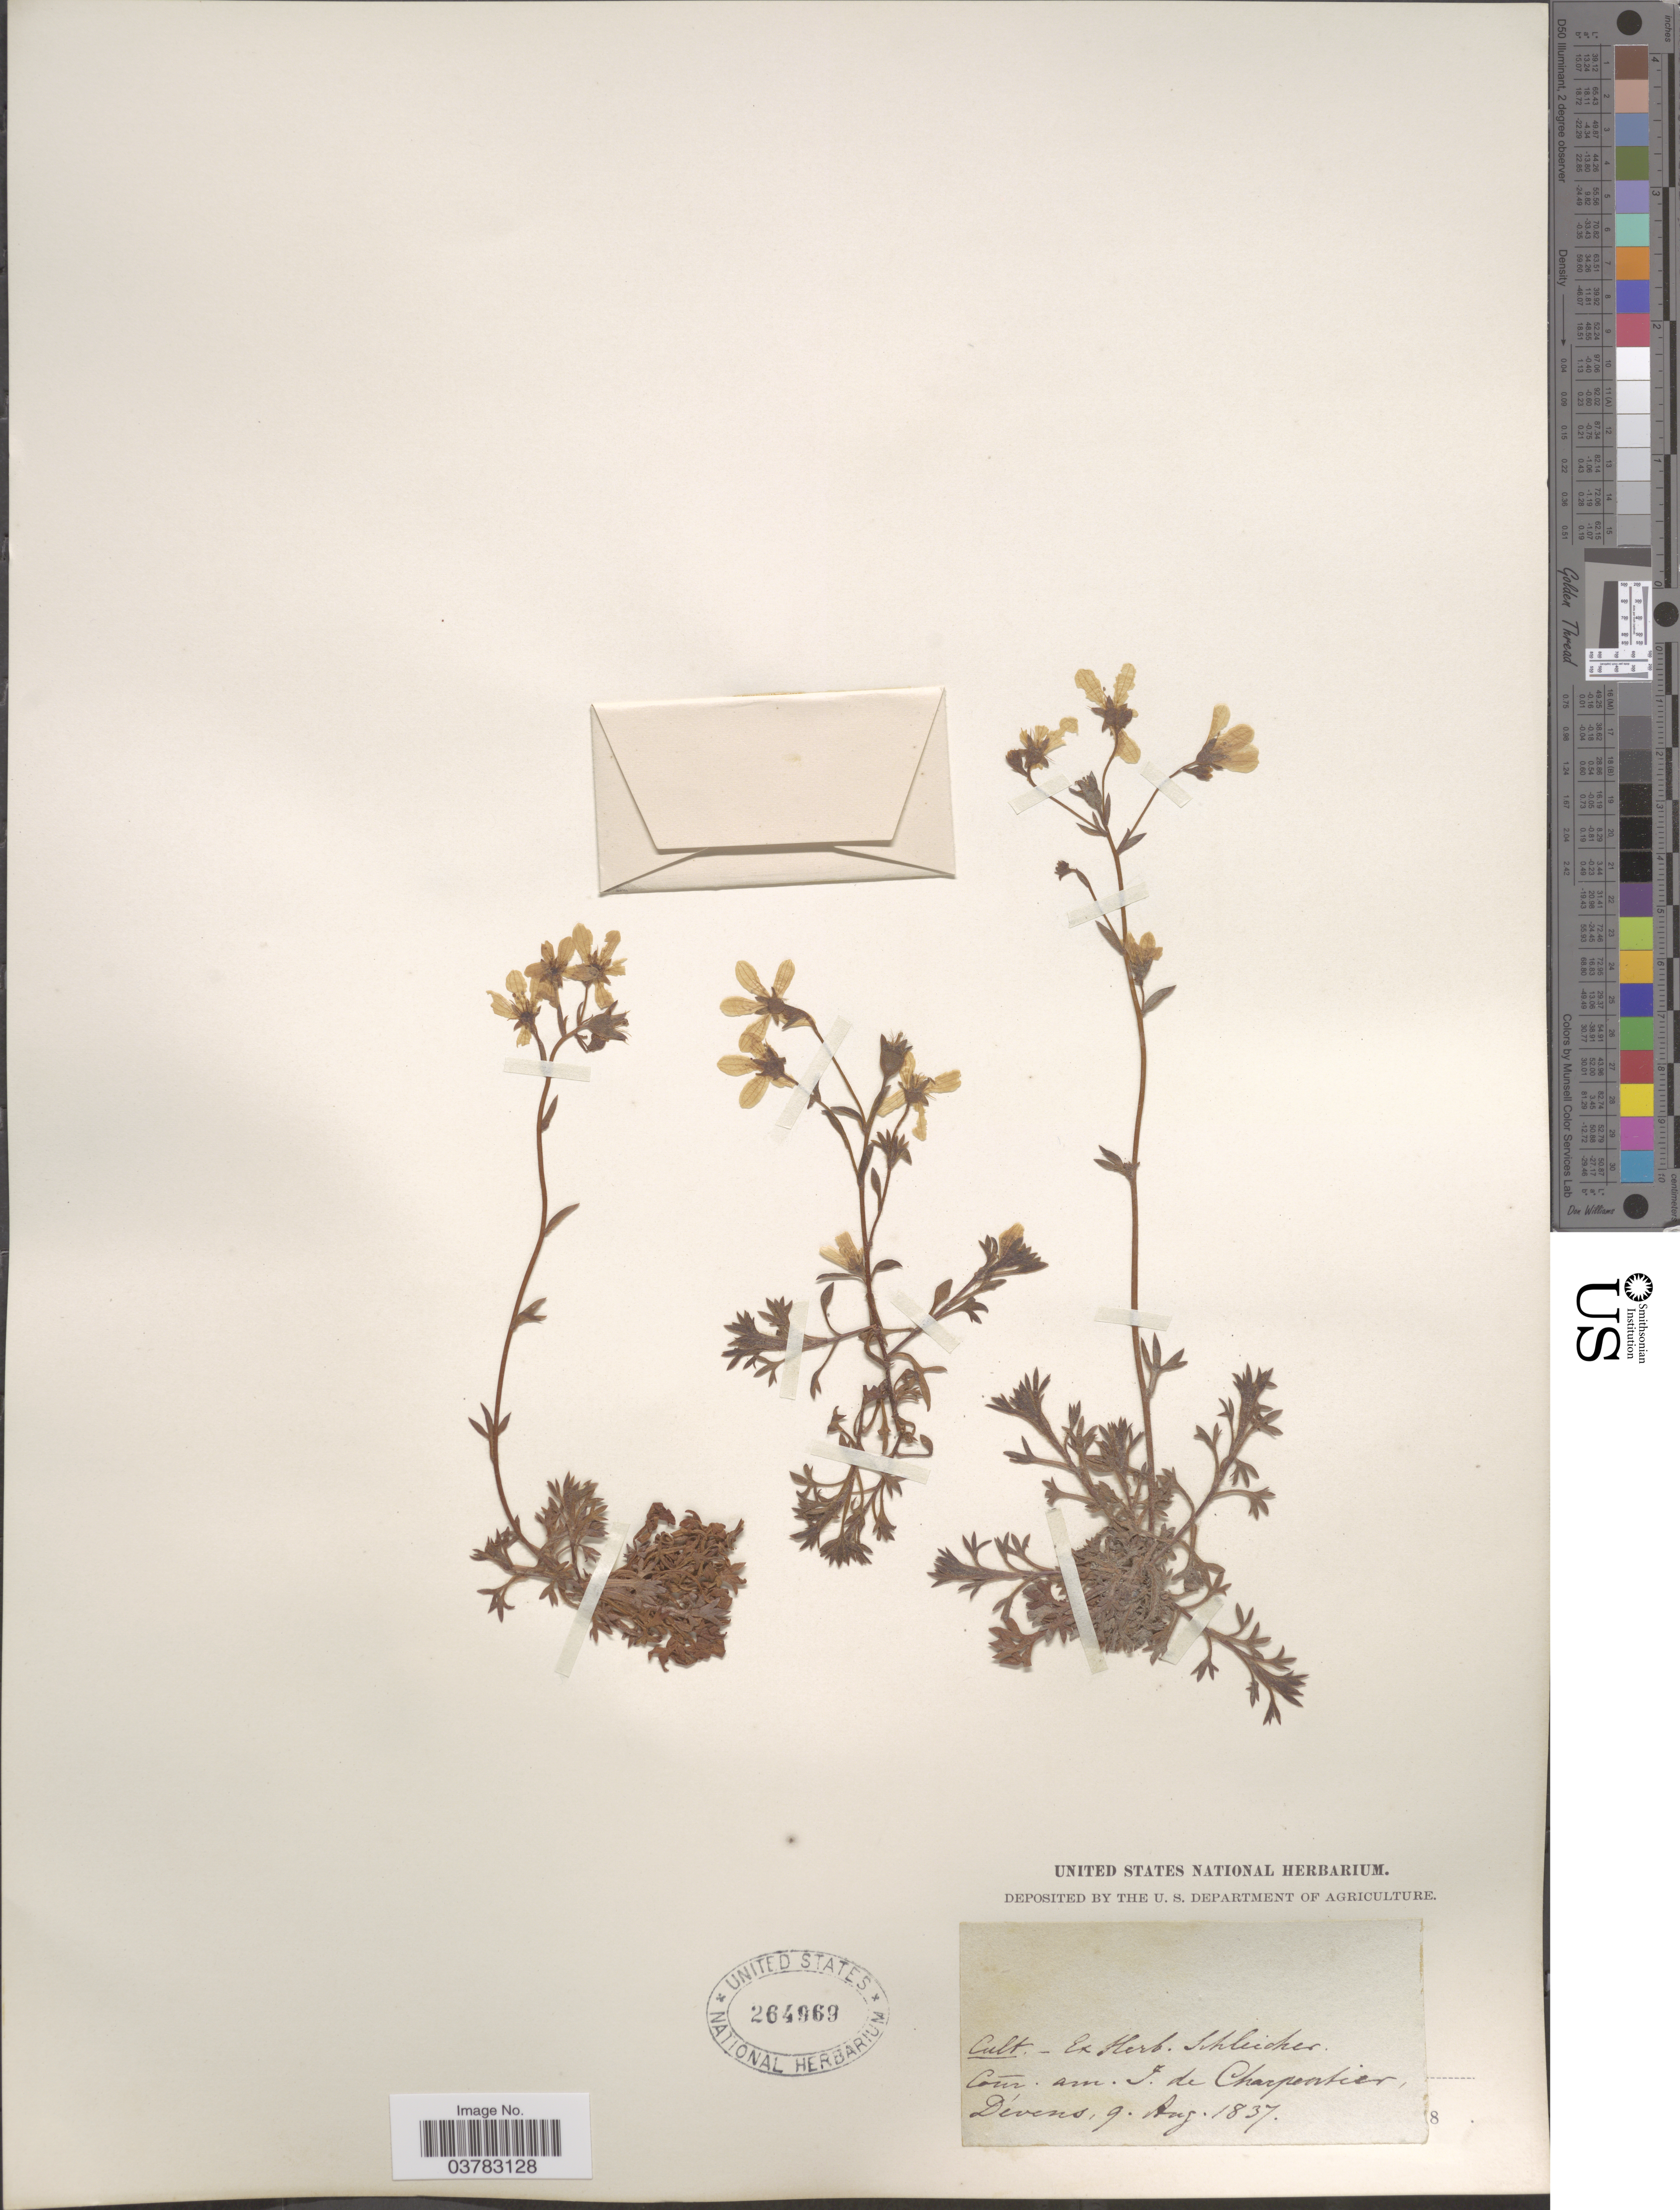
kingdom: Plantae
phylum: Tracheophyta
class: Magnoliopsida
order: Saxifragales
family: Saxifragaceae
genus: Saxifraga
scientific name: Saxifraga sp.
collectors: ex herb. Schleicher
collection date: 1837-08-09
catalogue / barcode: US 264969